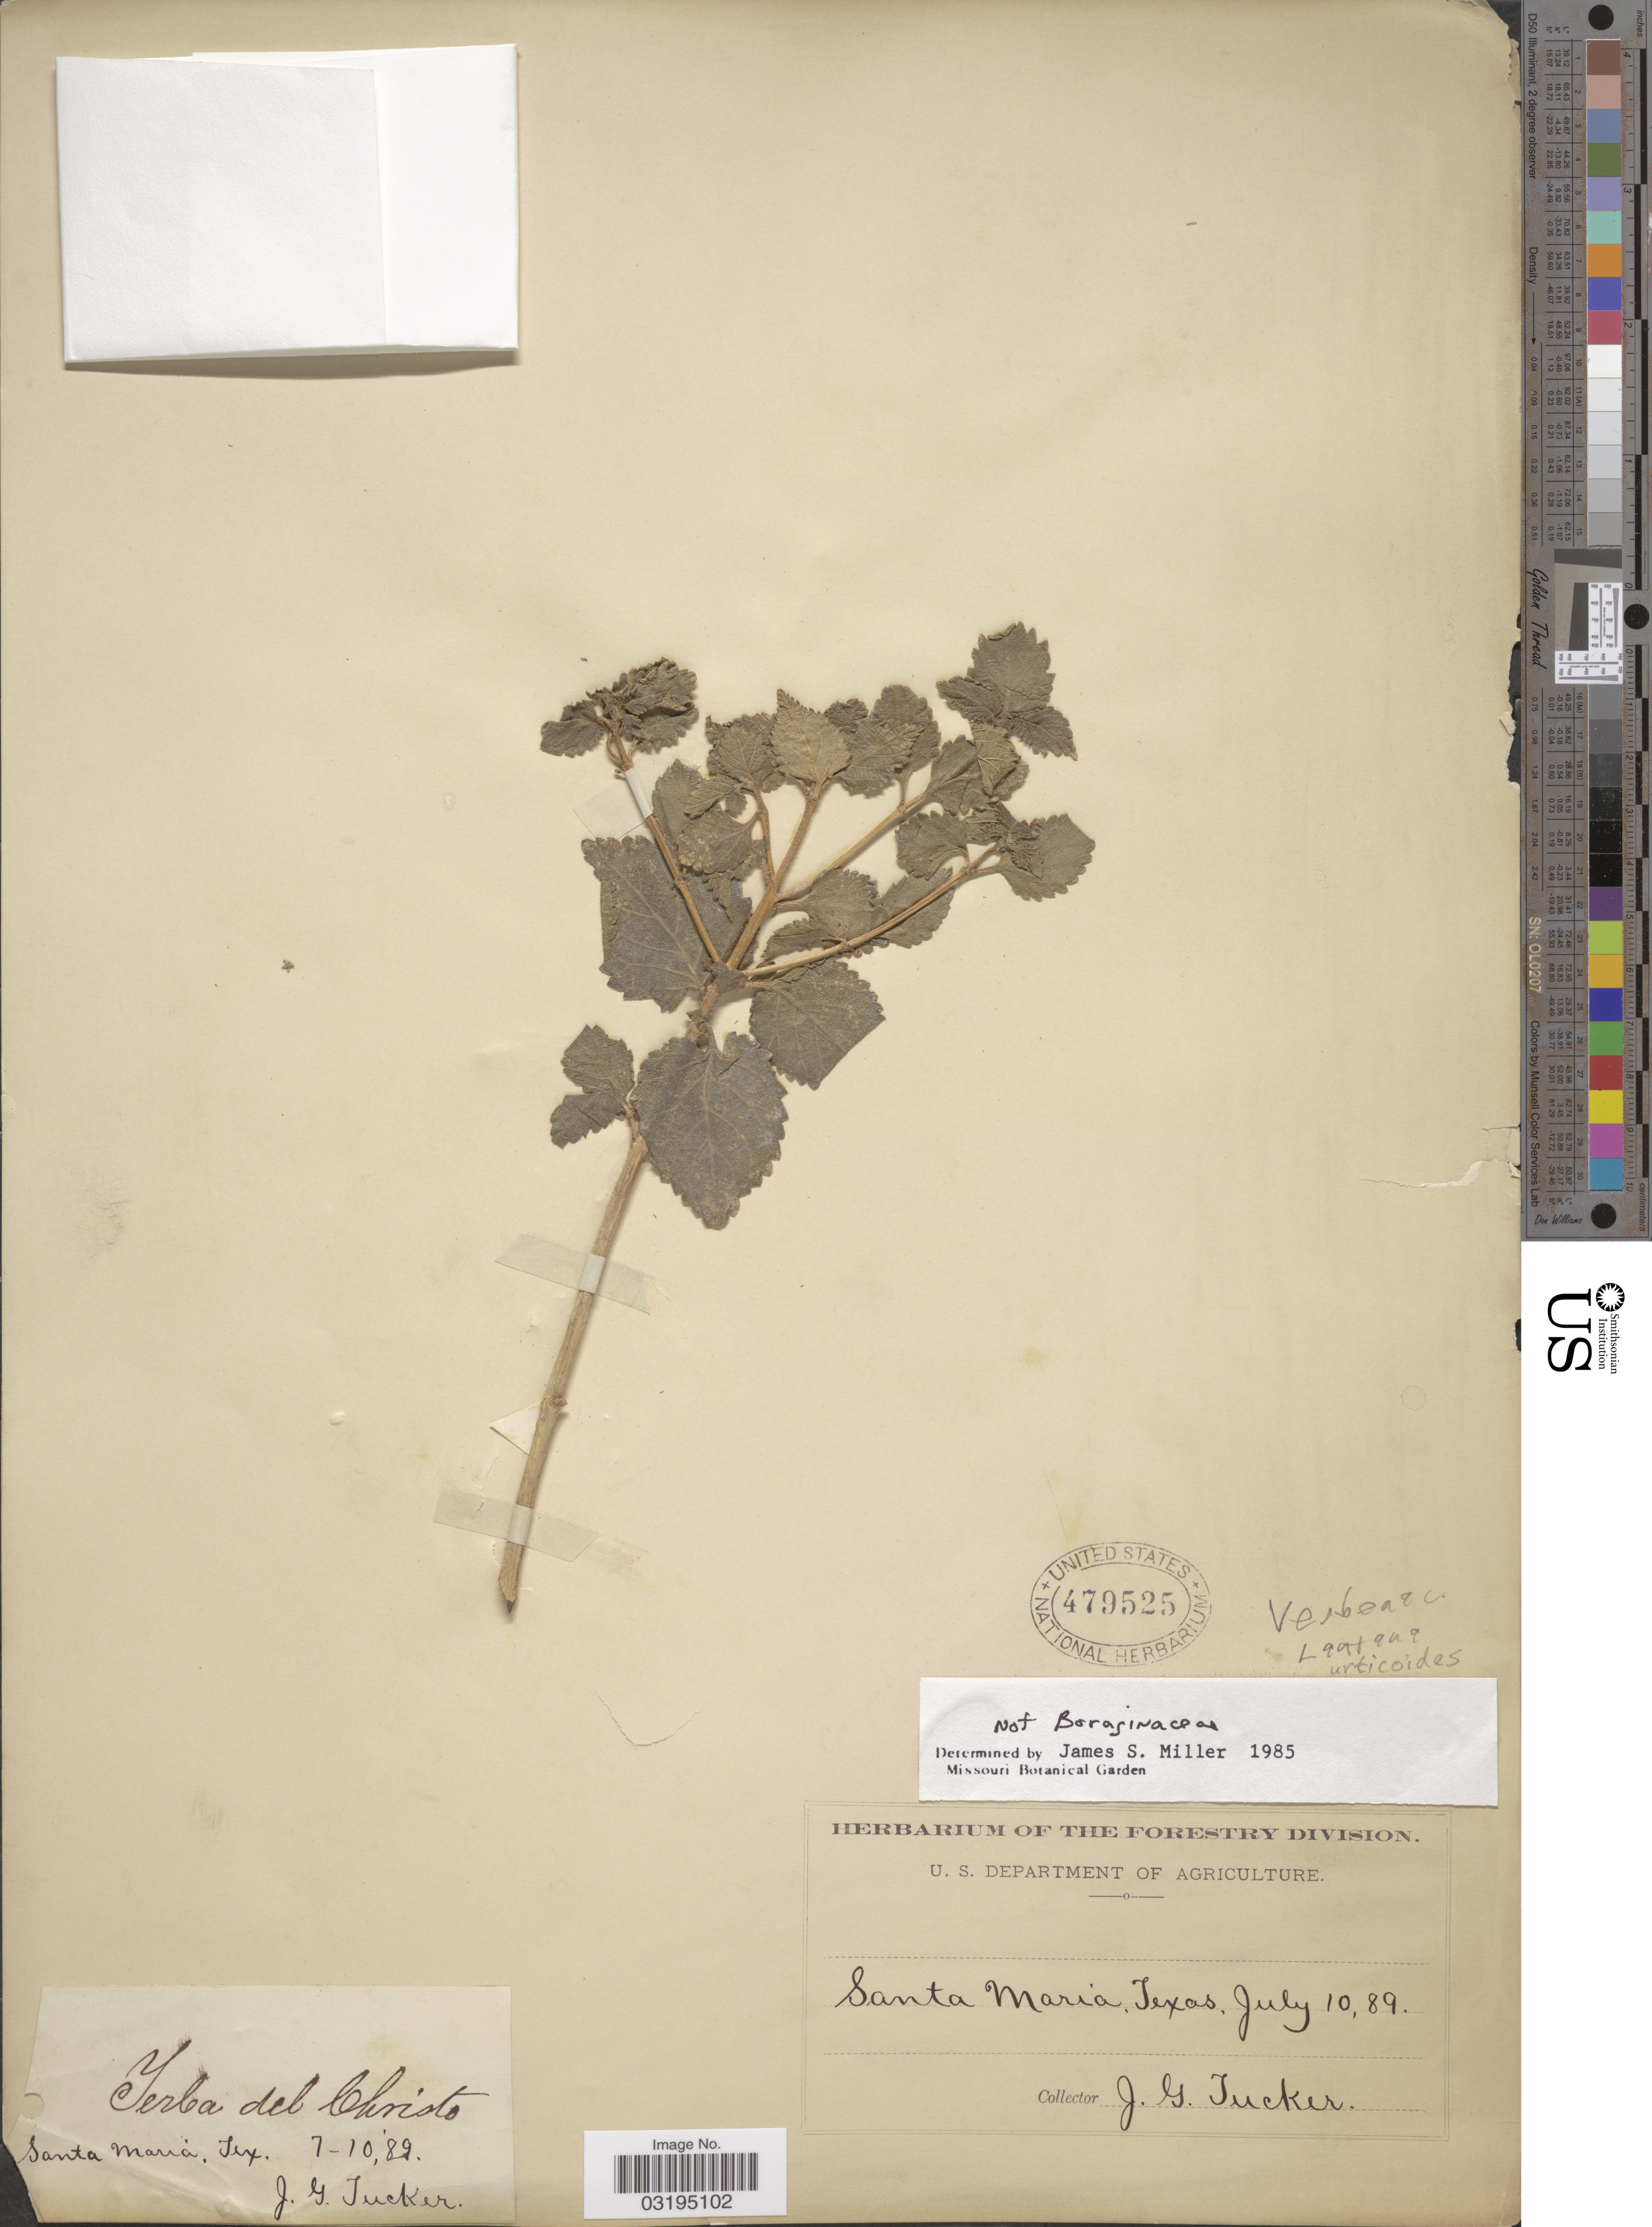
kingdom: Plantae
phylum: Tracheophyta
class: Magnoliopsida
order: Lamiales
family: Verbenaceae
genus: Lantana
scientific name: Lantana urticoides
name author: Hayek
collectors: J. G. Tucker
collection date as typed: Transcribed d/m/y: 10/7/89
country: United States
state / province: Texas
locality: Santa Maria.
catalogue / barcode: US 479525